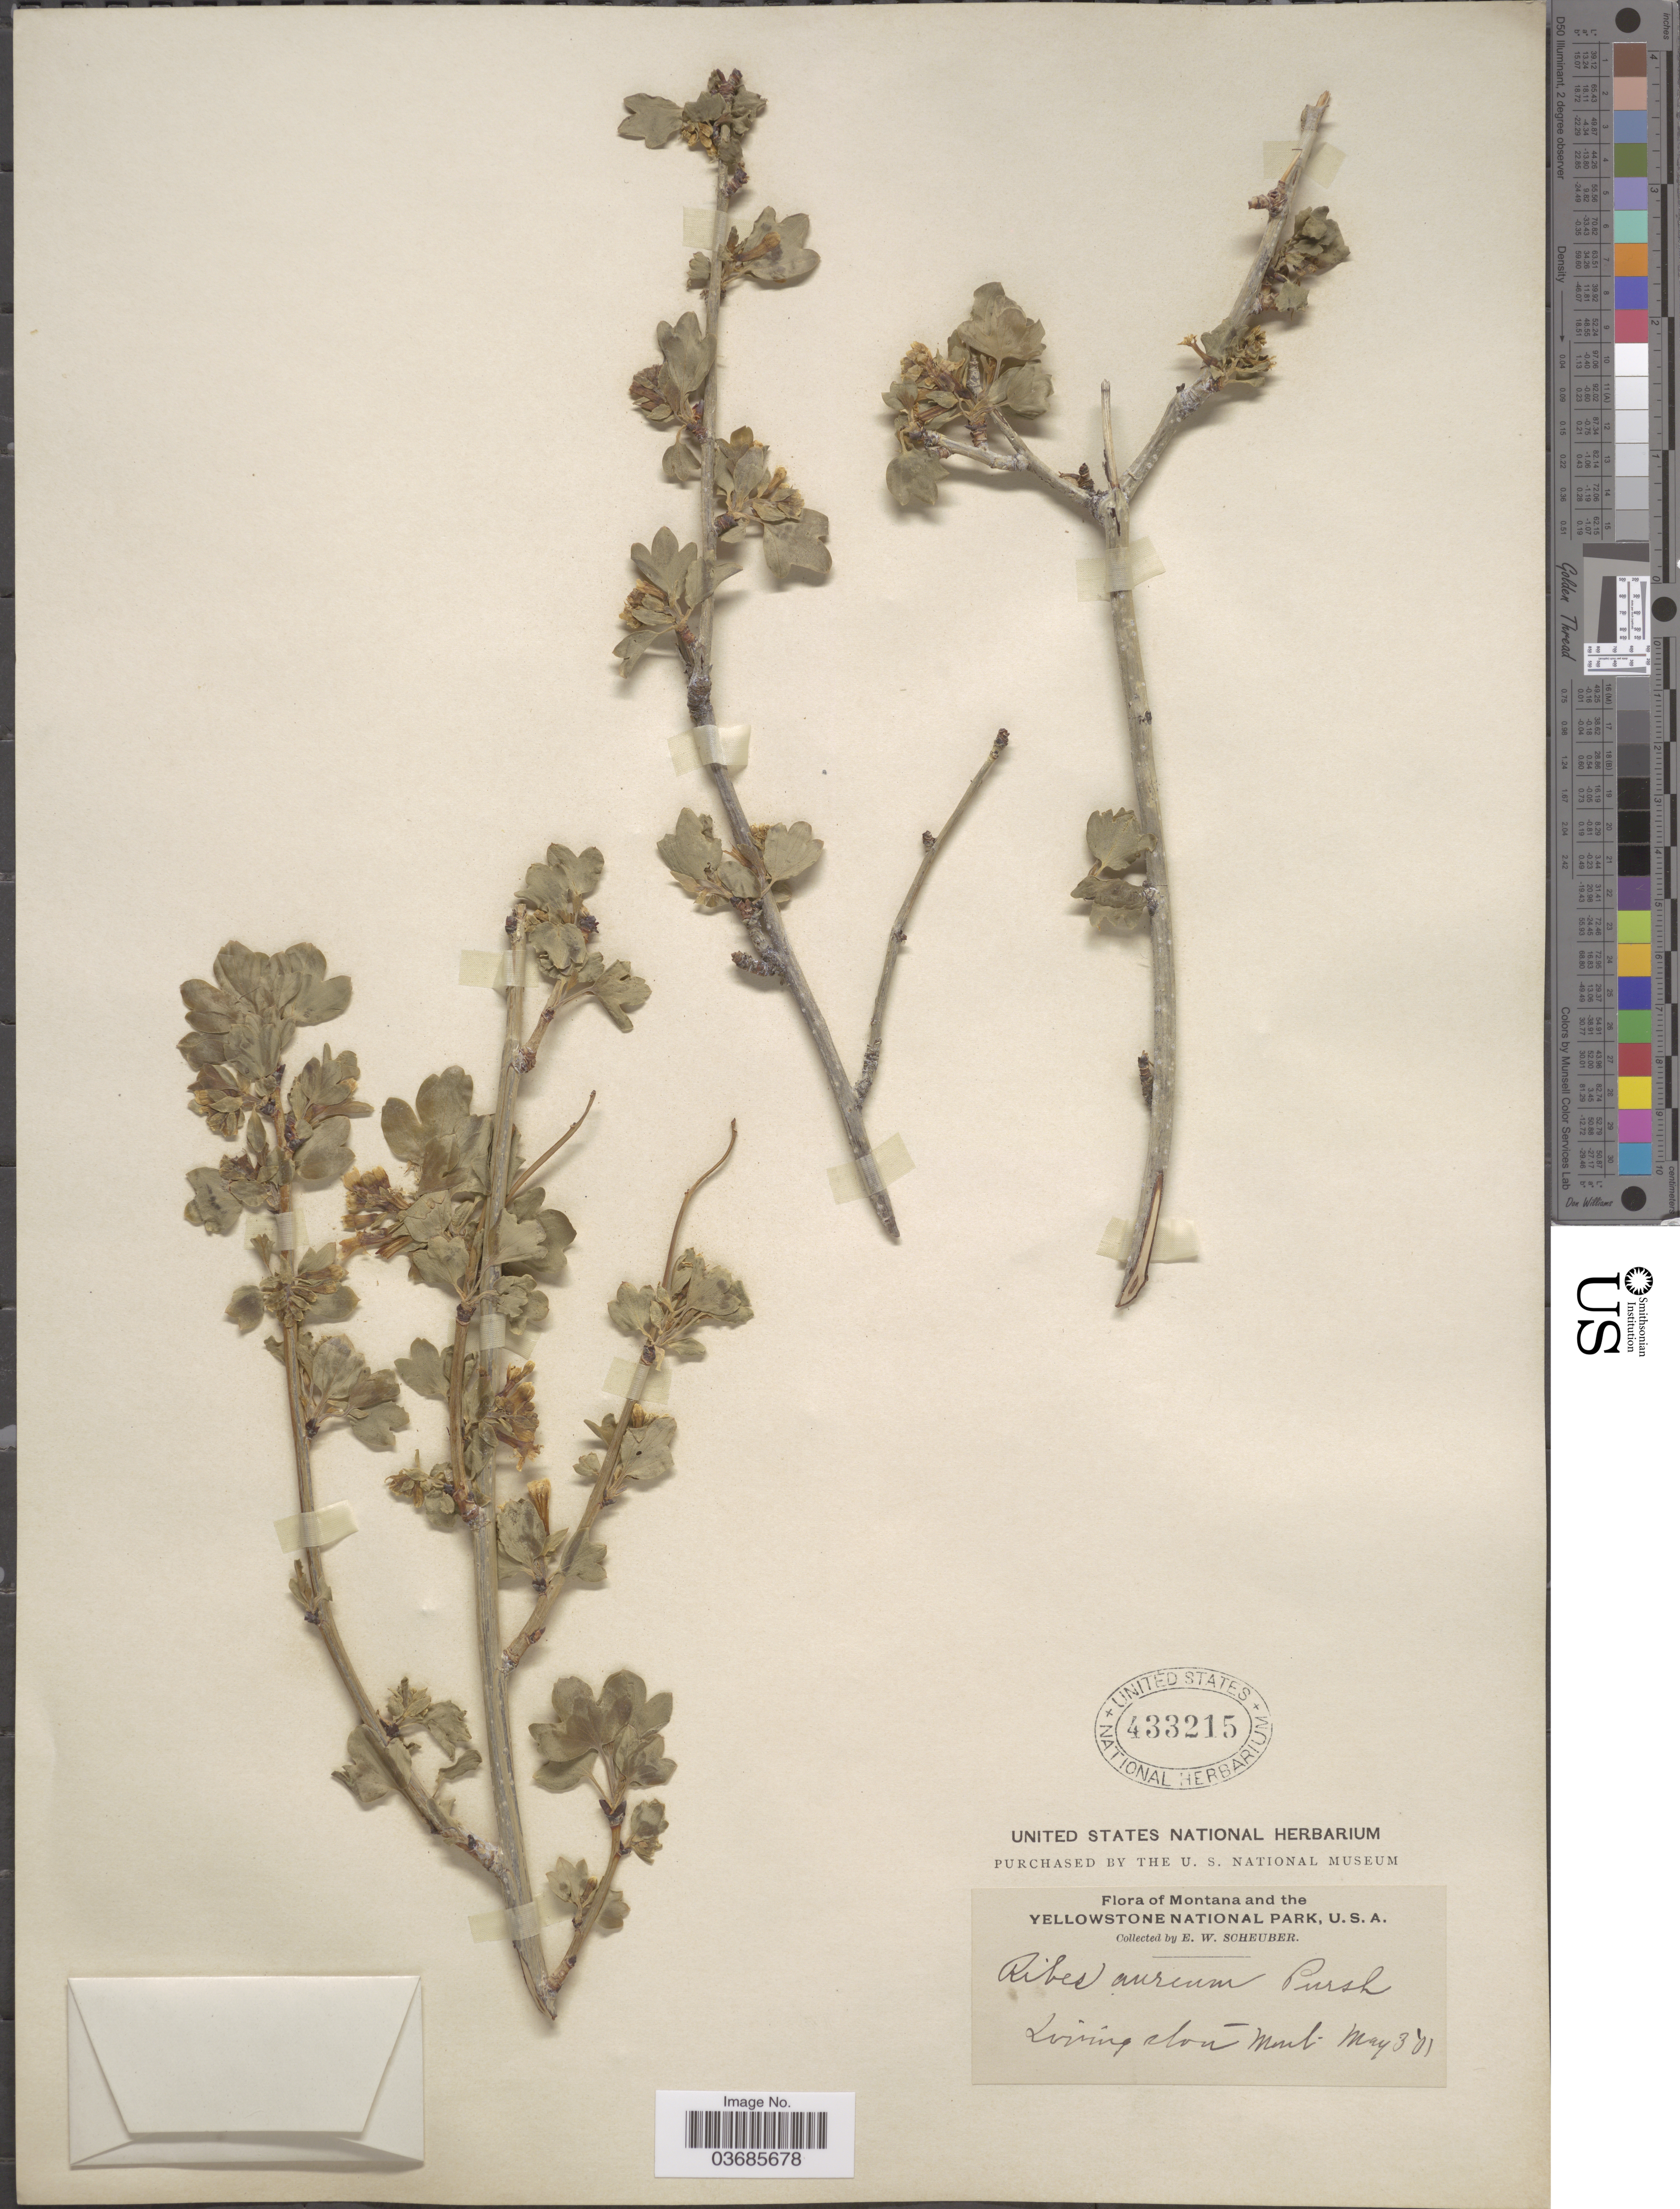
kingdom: Plantae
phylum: Tracheophyta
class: Magnoliopsida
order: Saxifragales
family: Grossulariaceae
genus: Ribes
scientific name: Ribes aureum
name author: Pursh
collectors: E. Scheuber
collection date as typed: Transcribed d/m/y: 3/5/1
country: United States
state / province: Montana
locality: The Yellowstone National Park. Livingston.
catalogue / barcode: US 433215